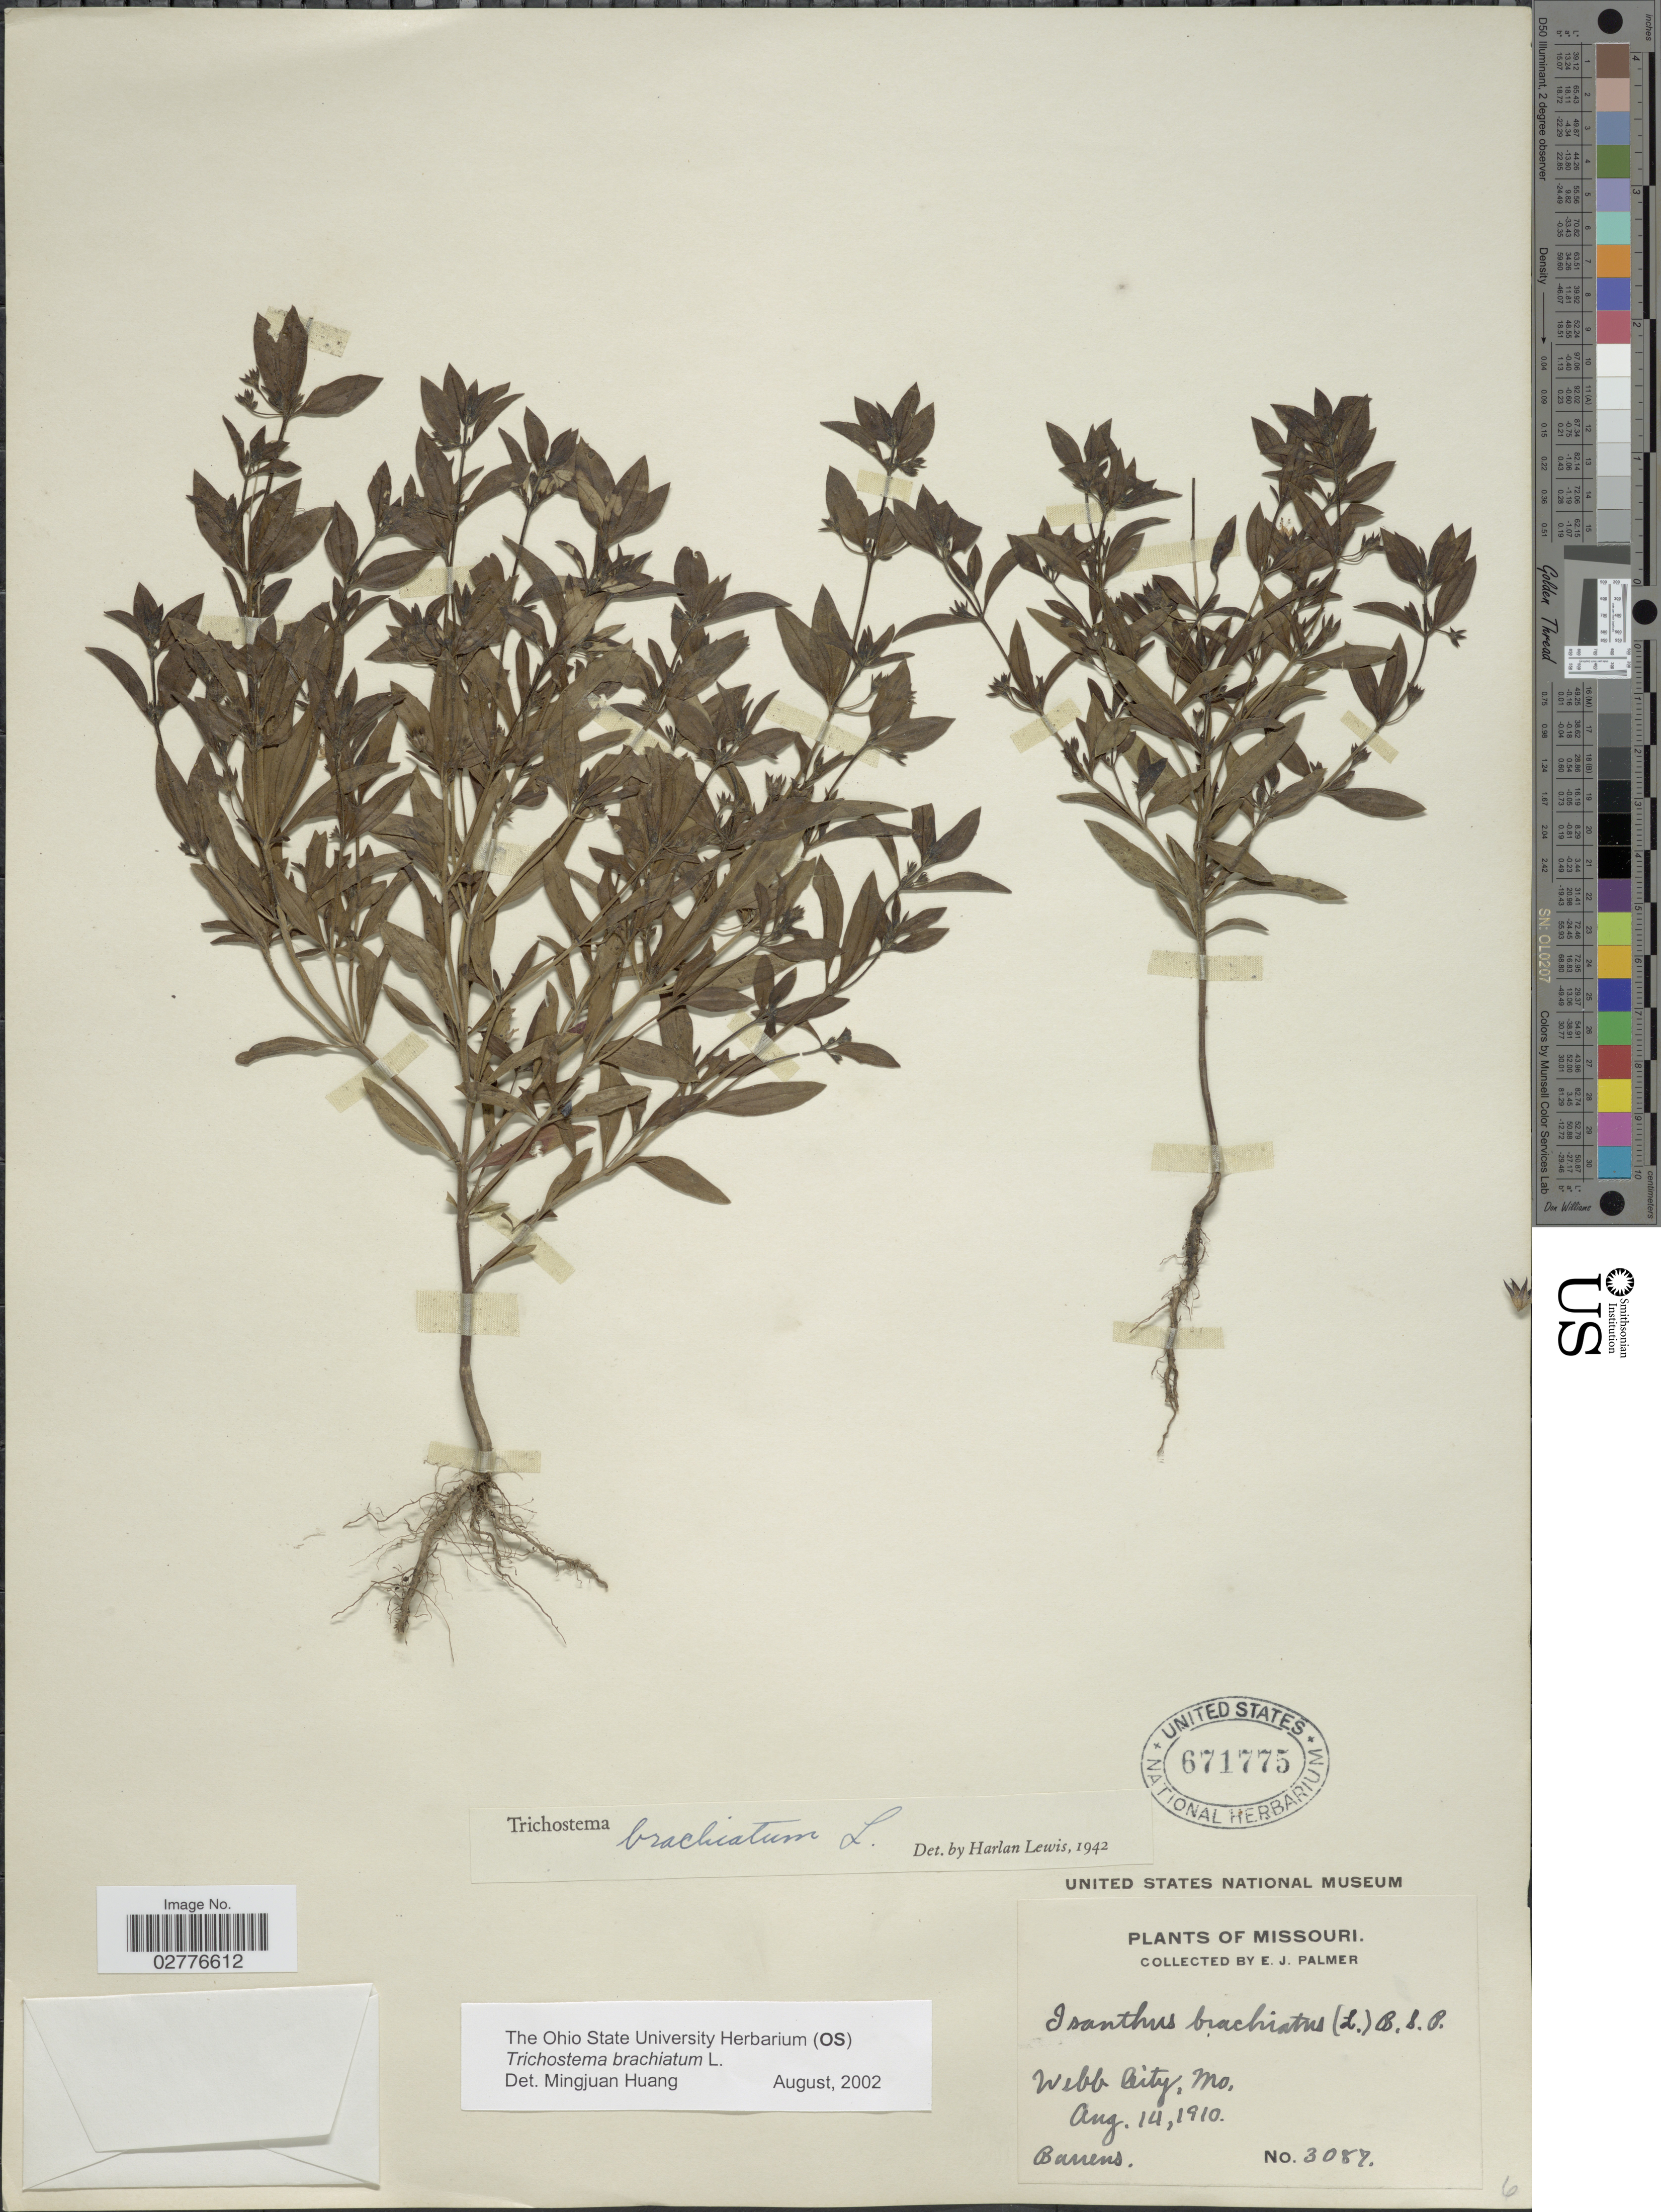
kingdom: Plantae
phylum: Tracheophyta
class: Magnoliopsida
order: Lamiales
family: Lamiaceae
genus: Trichostema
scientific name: Trichostema brachiatum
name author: L.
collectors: E. J. Palmer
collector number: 3087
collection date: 1910-08-14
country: United States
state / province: Missouri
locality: Webb City.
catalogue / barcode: US 671775